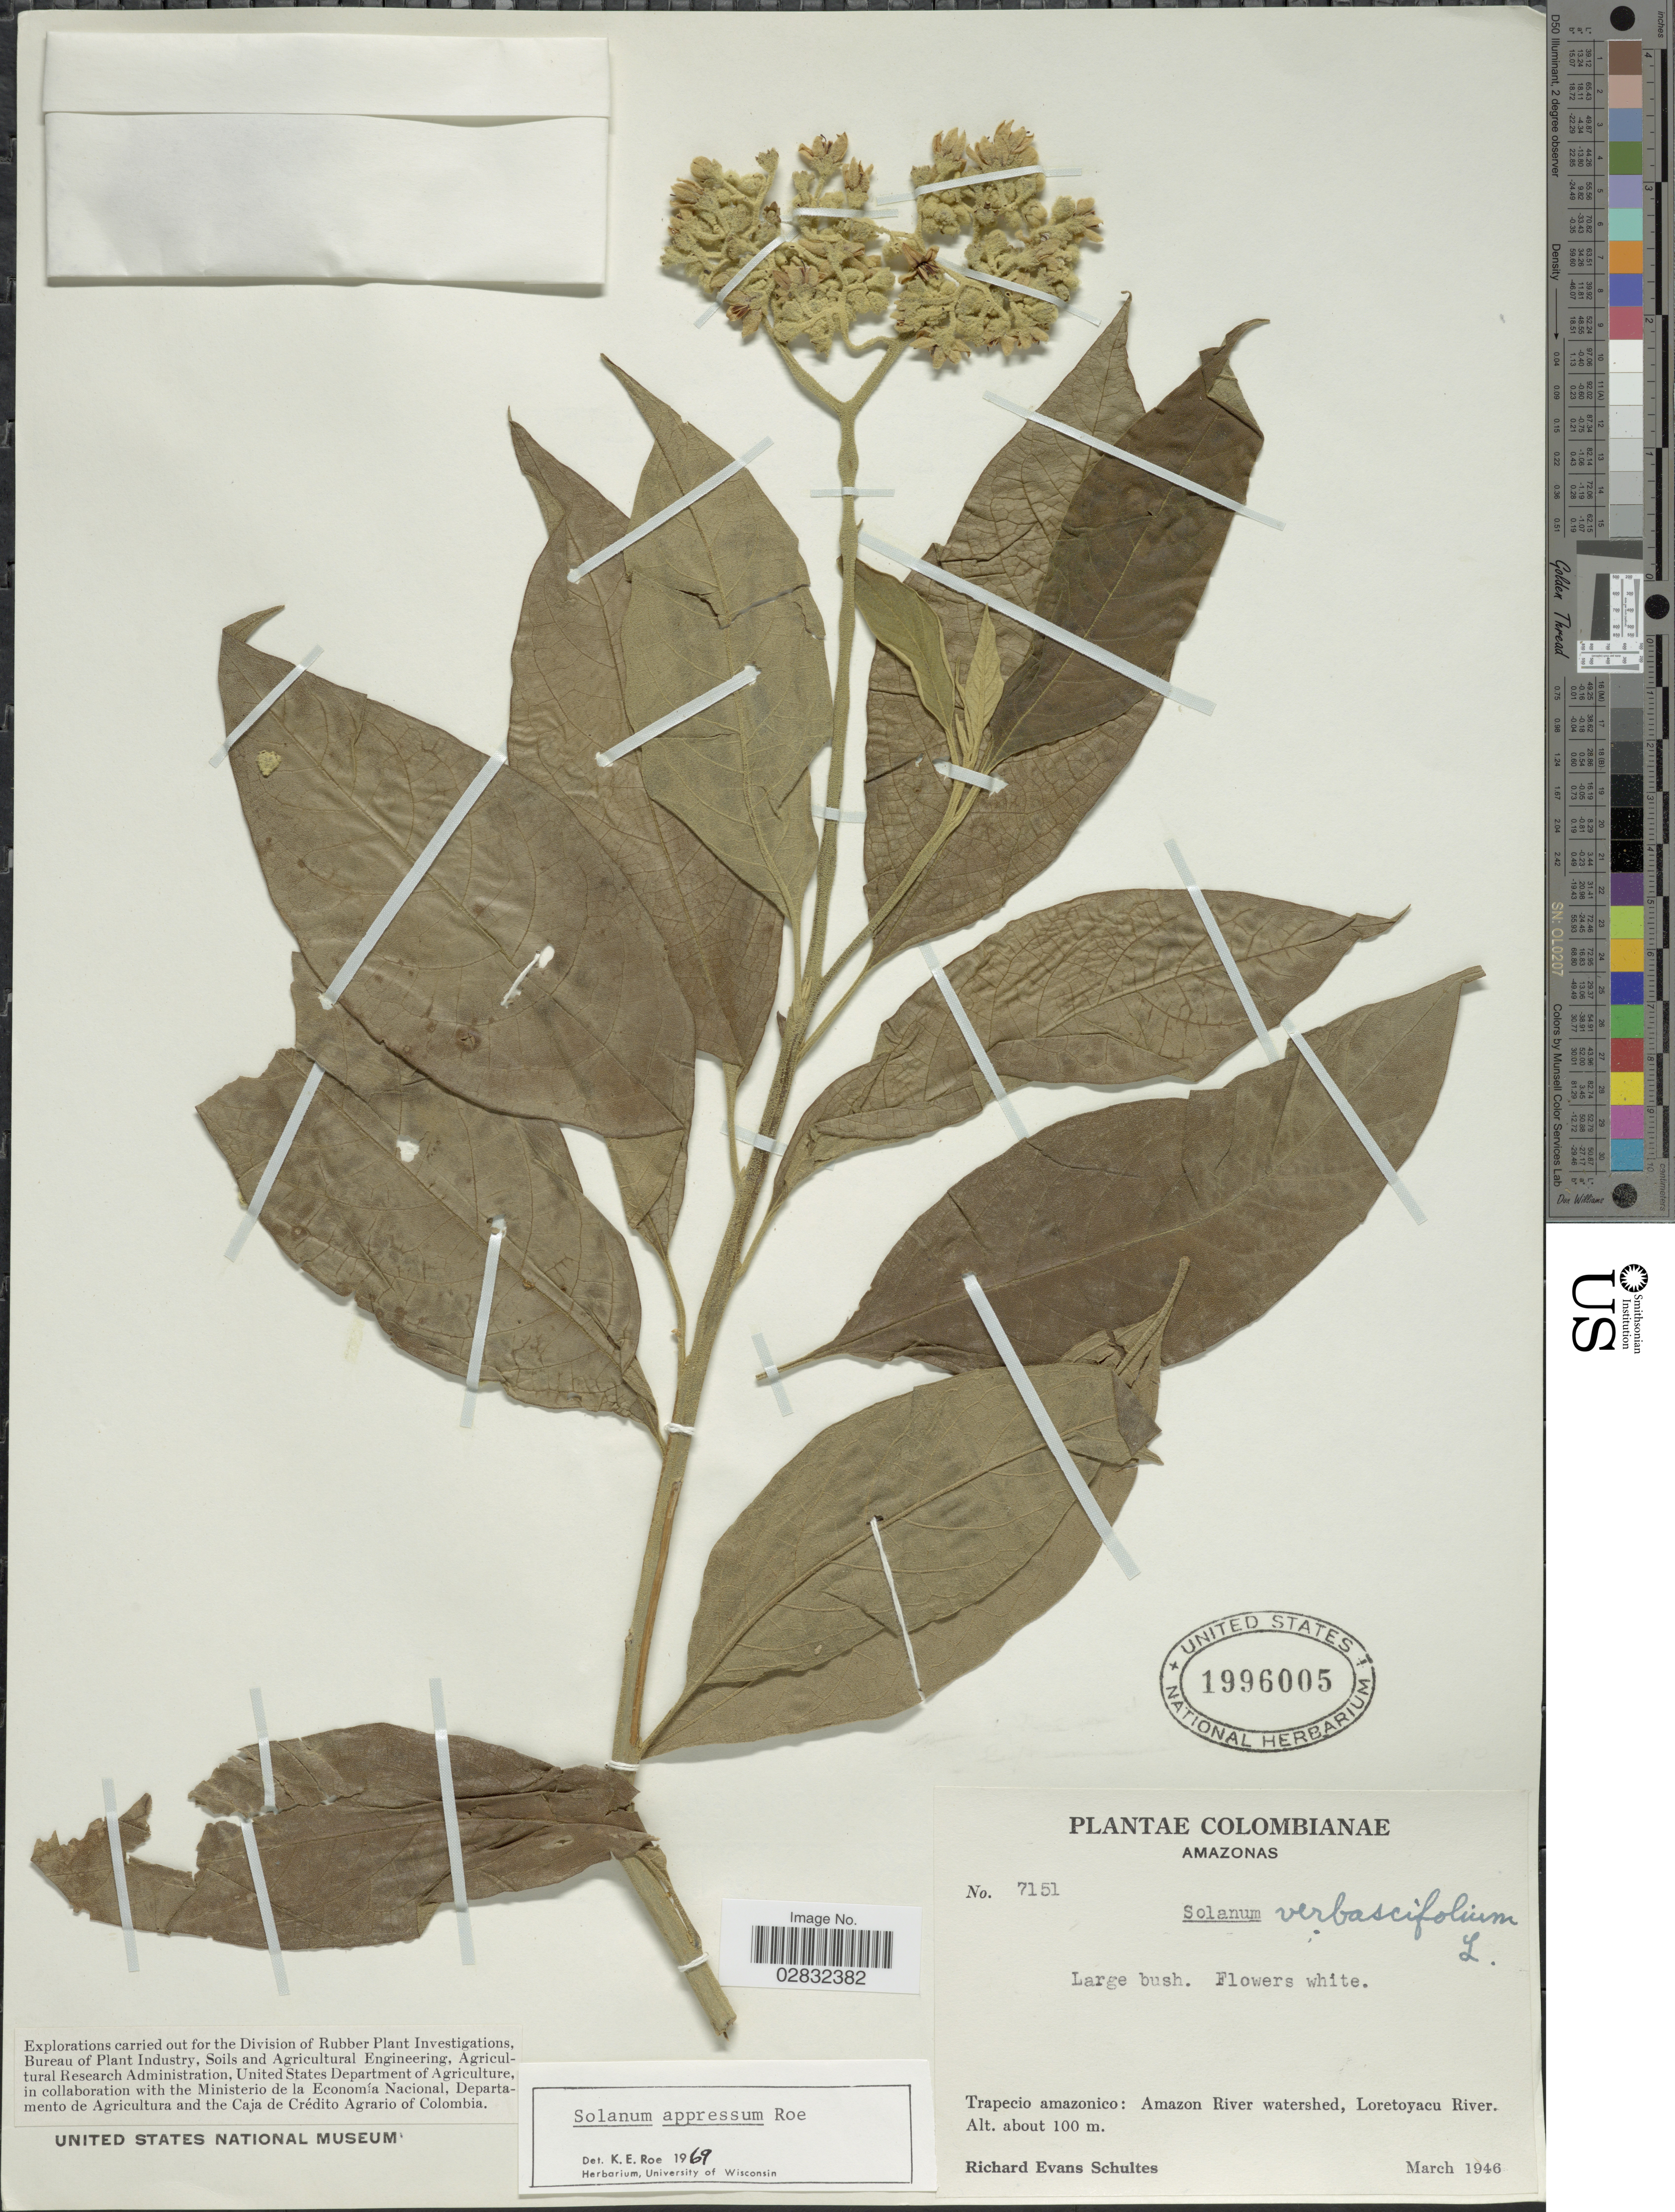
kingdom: Plantae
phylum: Tracheophyta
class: Magnoliopsida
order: Solanales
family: Solanaceae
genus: Solanum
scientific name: Solanum appressum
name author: K.E. Roe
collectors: R. E. Schultes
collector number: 7151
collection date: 1946-03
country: Colombia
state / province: Amazônas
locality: Amazonas, Trapecio amazonico: Amazon River watershed, Loretoyacu River.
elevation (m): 100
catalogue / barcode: US 1996005